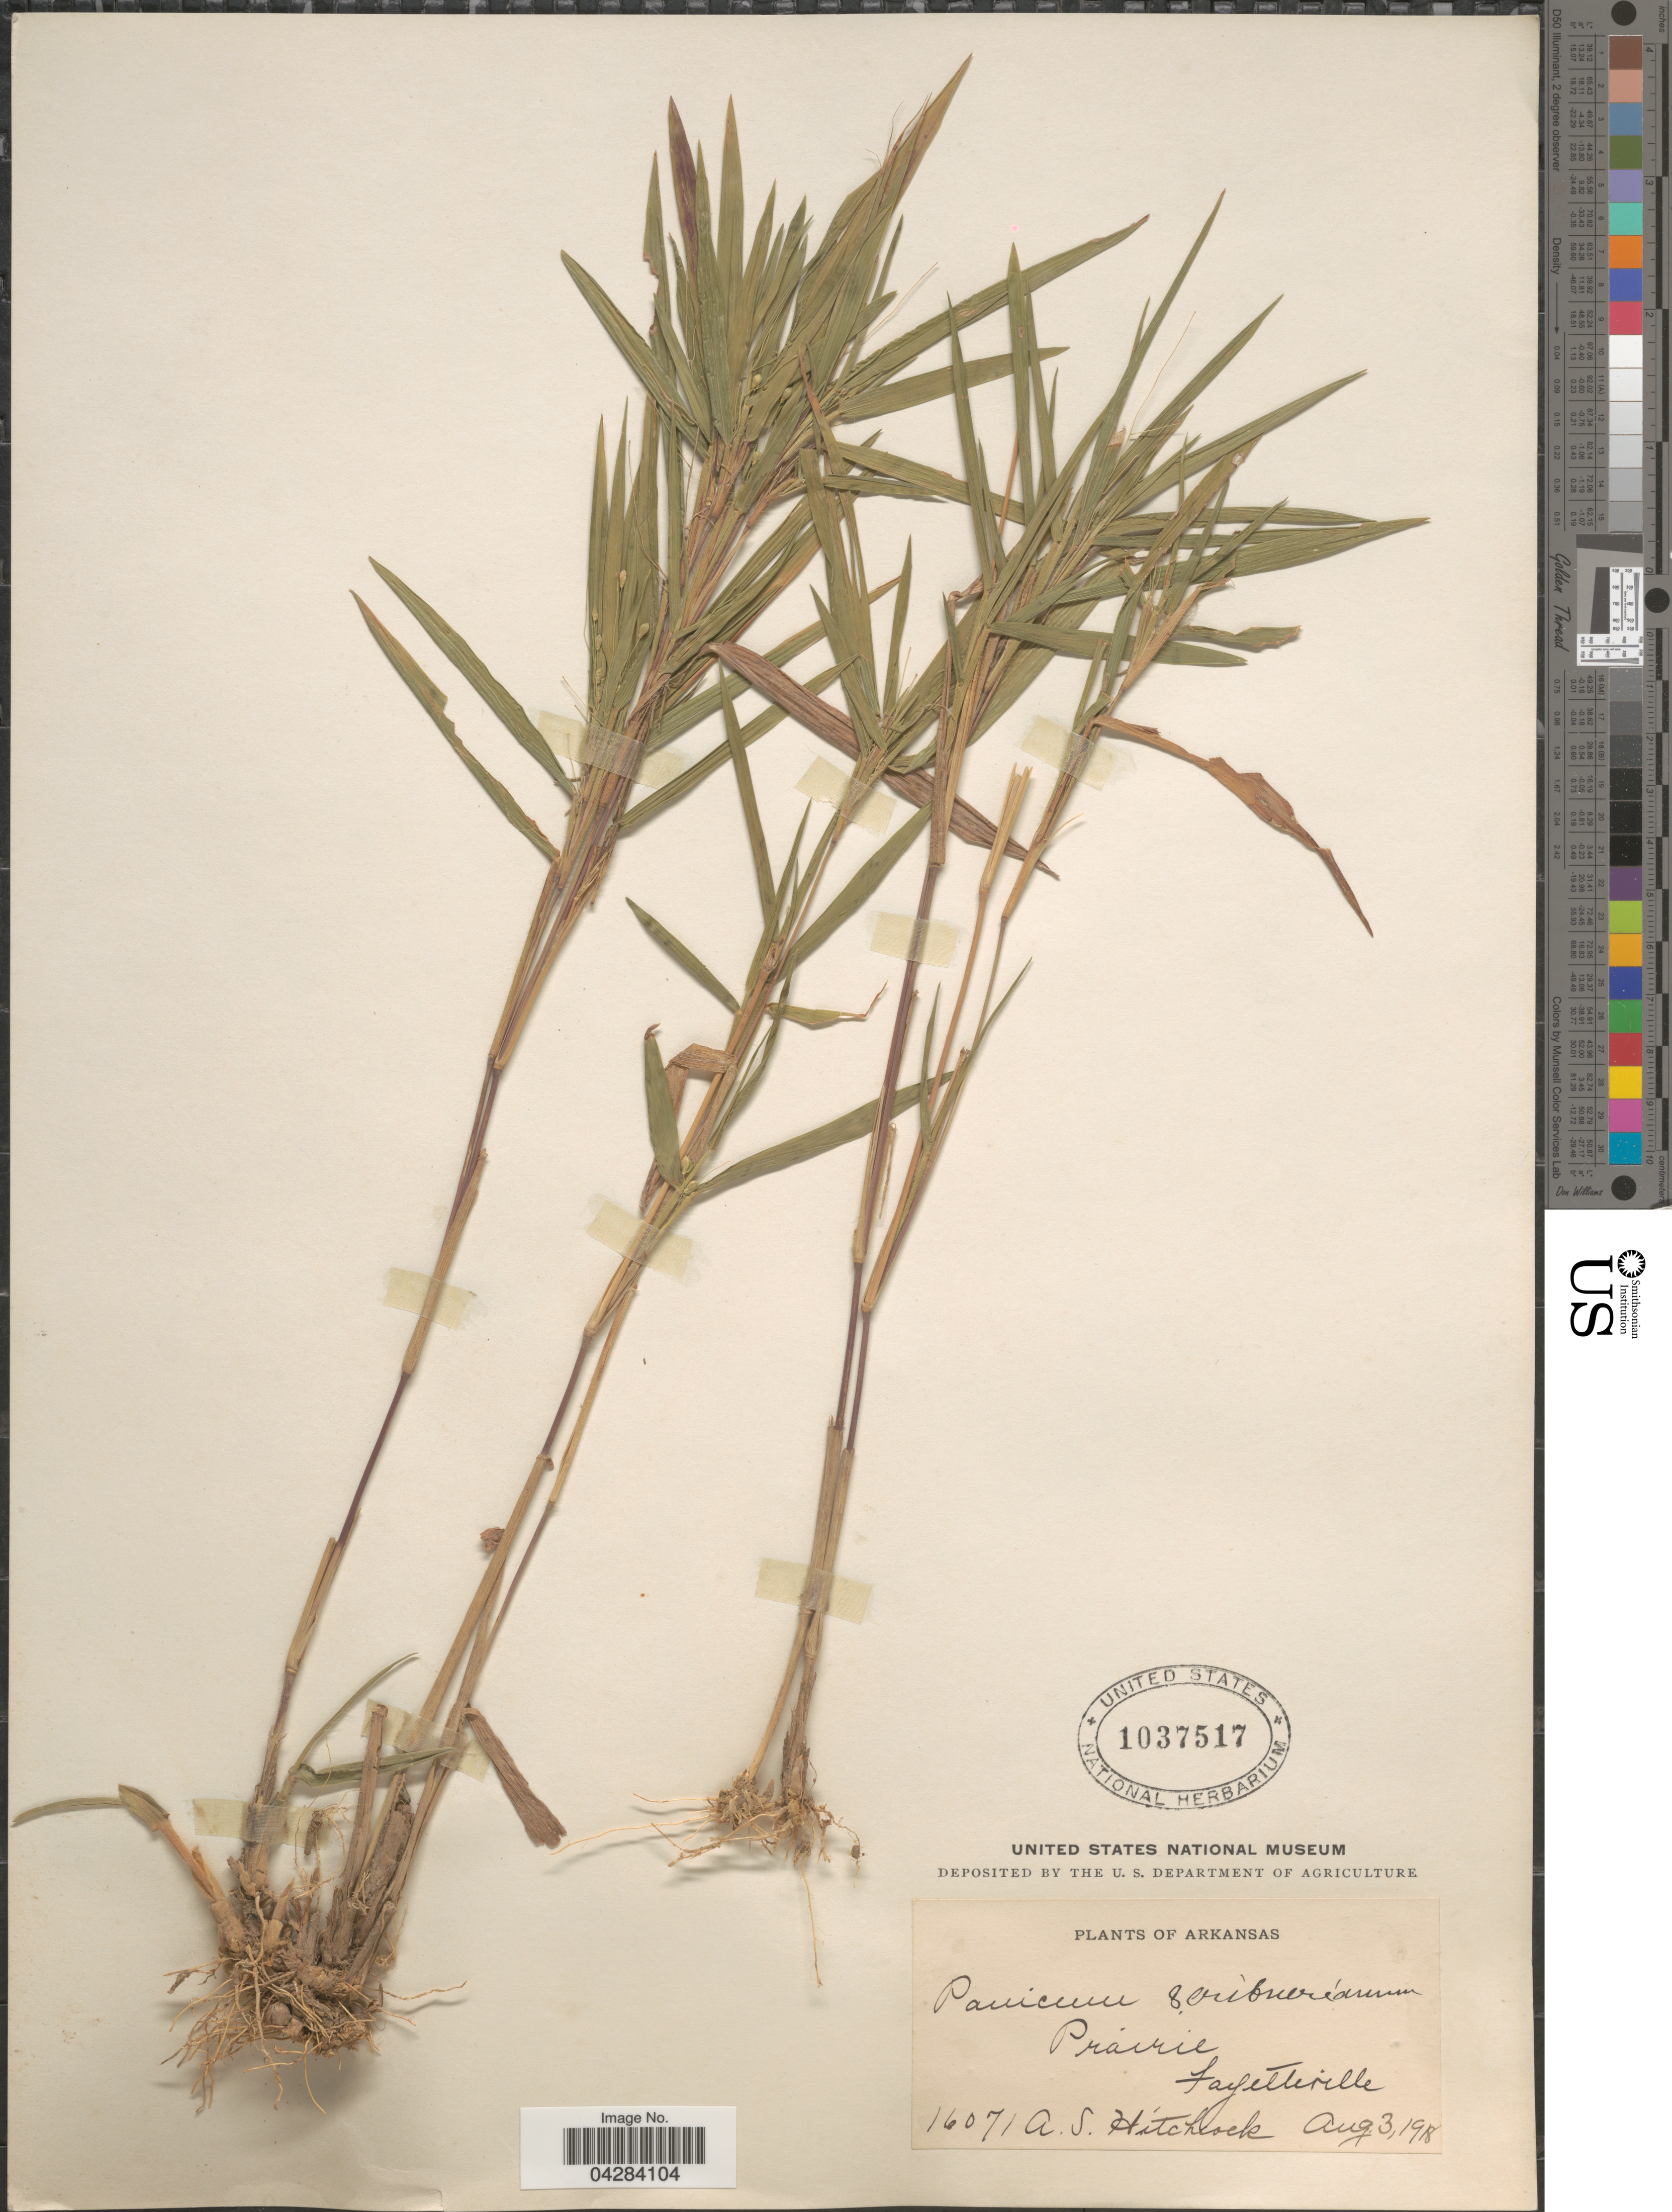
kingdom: Plantae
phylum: Tracheophyta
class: Liliopsida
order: Poales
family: Poaceae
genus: Dichanthelium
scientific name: Dichanthelium oligosanthes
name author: (Schult.) Gould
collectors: A. S. Hitchcock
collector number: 16071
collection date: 1918-08-03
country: United States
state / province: Arkansas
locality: Prairie. Fayetteville.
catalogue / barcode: US 1037517